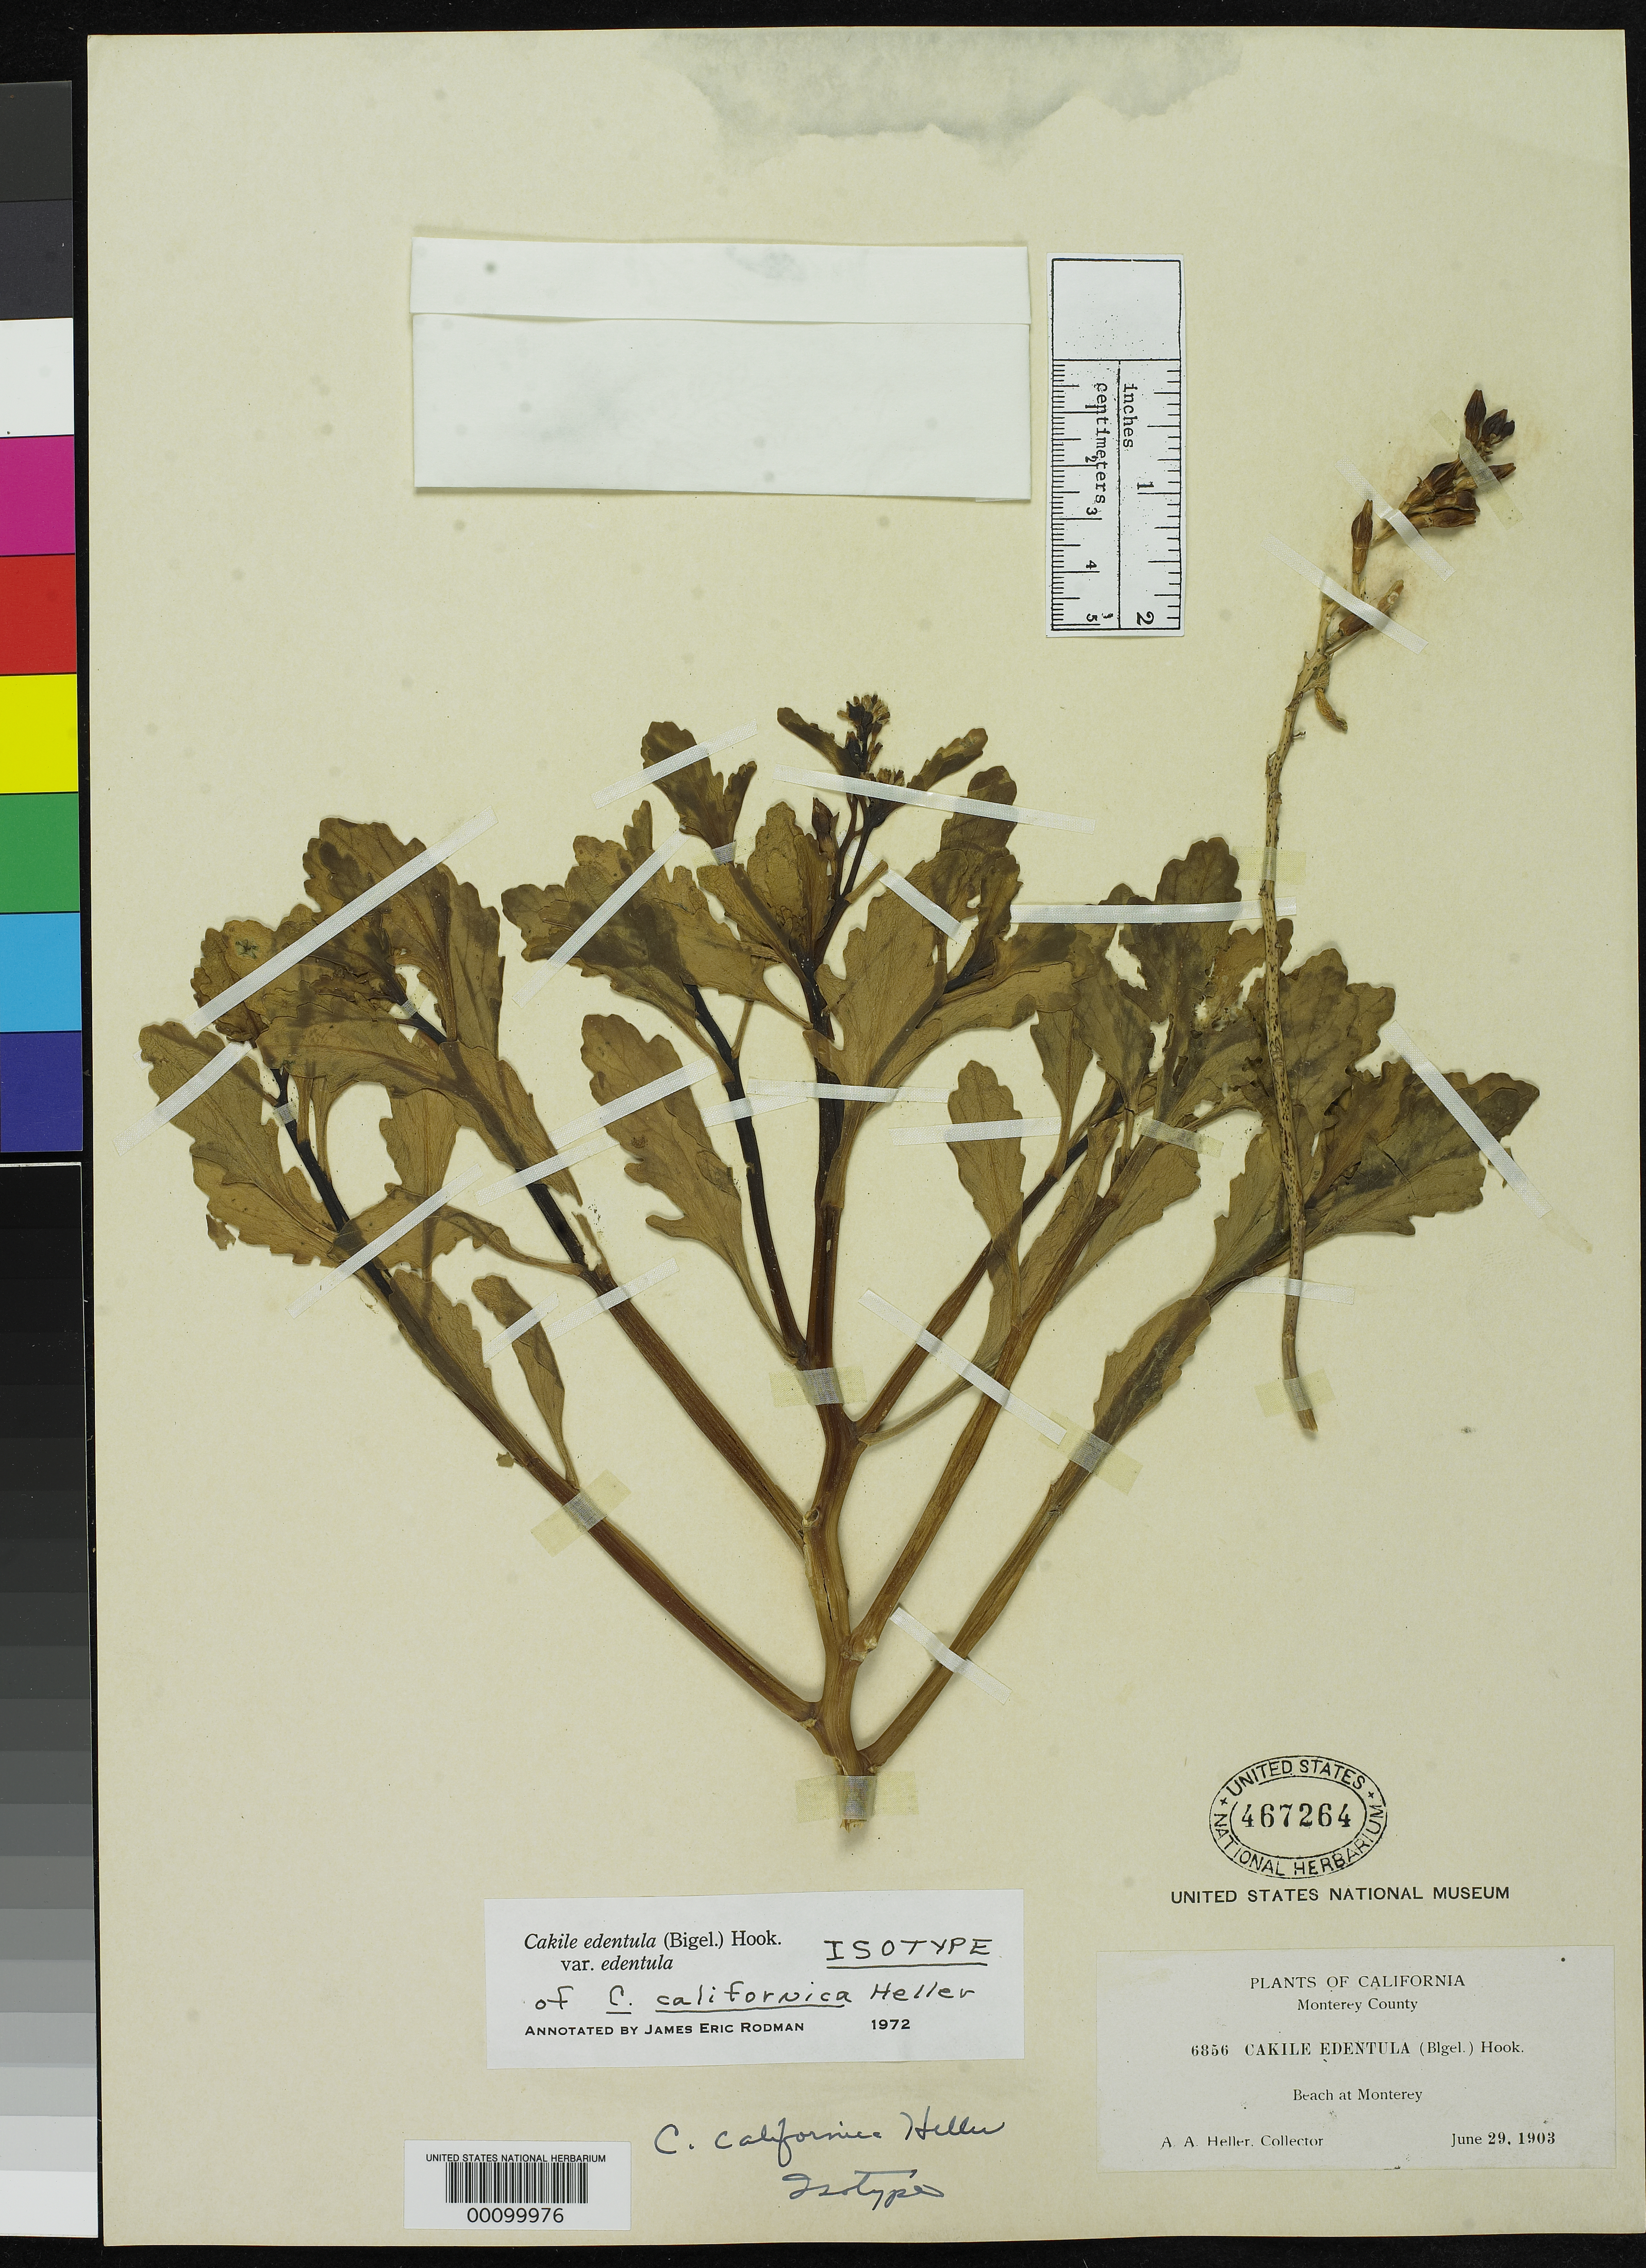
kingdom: Plantae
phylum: Tracheophyta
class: Magnoliopsida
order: Brassicales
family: Brassicaceae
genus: Cakile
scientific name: Cakile californica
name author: A. Heller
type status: Isotype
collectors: A. A. Heller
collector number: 6856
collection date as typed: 29 Jun 1903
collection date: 1903-06-29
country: United States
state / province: California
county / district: Monterey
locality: Beach at Monterey.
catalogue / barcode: US 467264